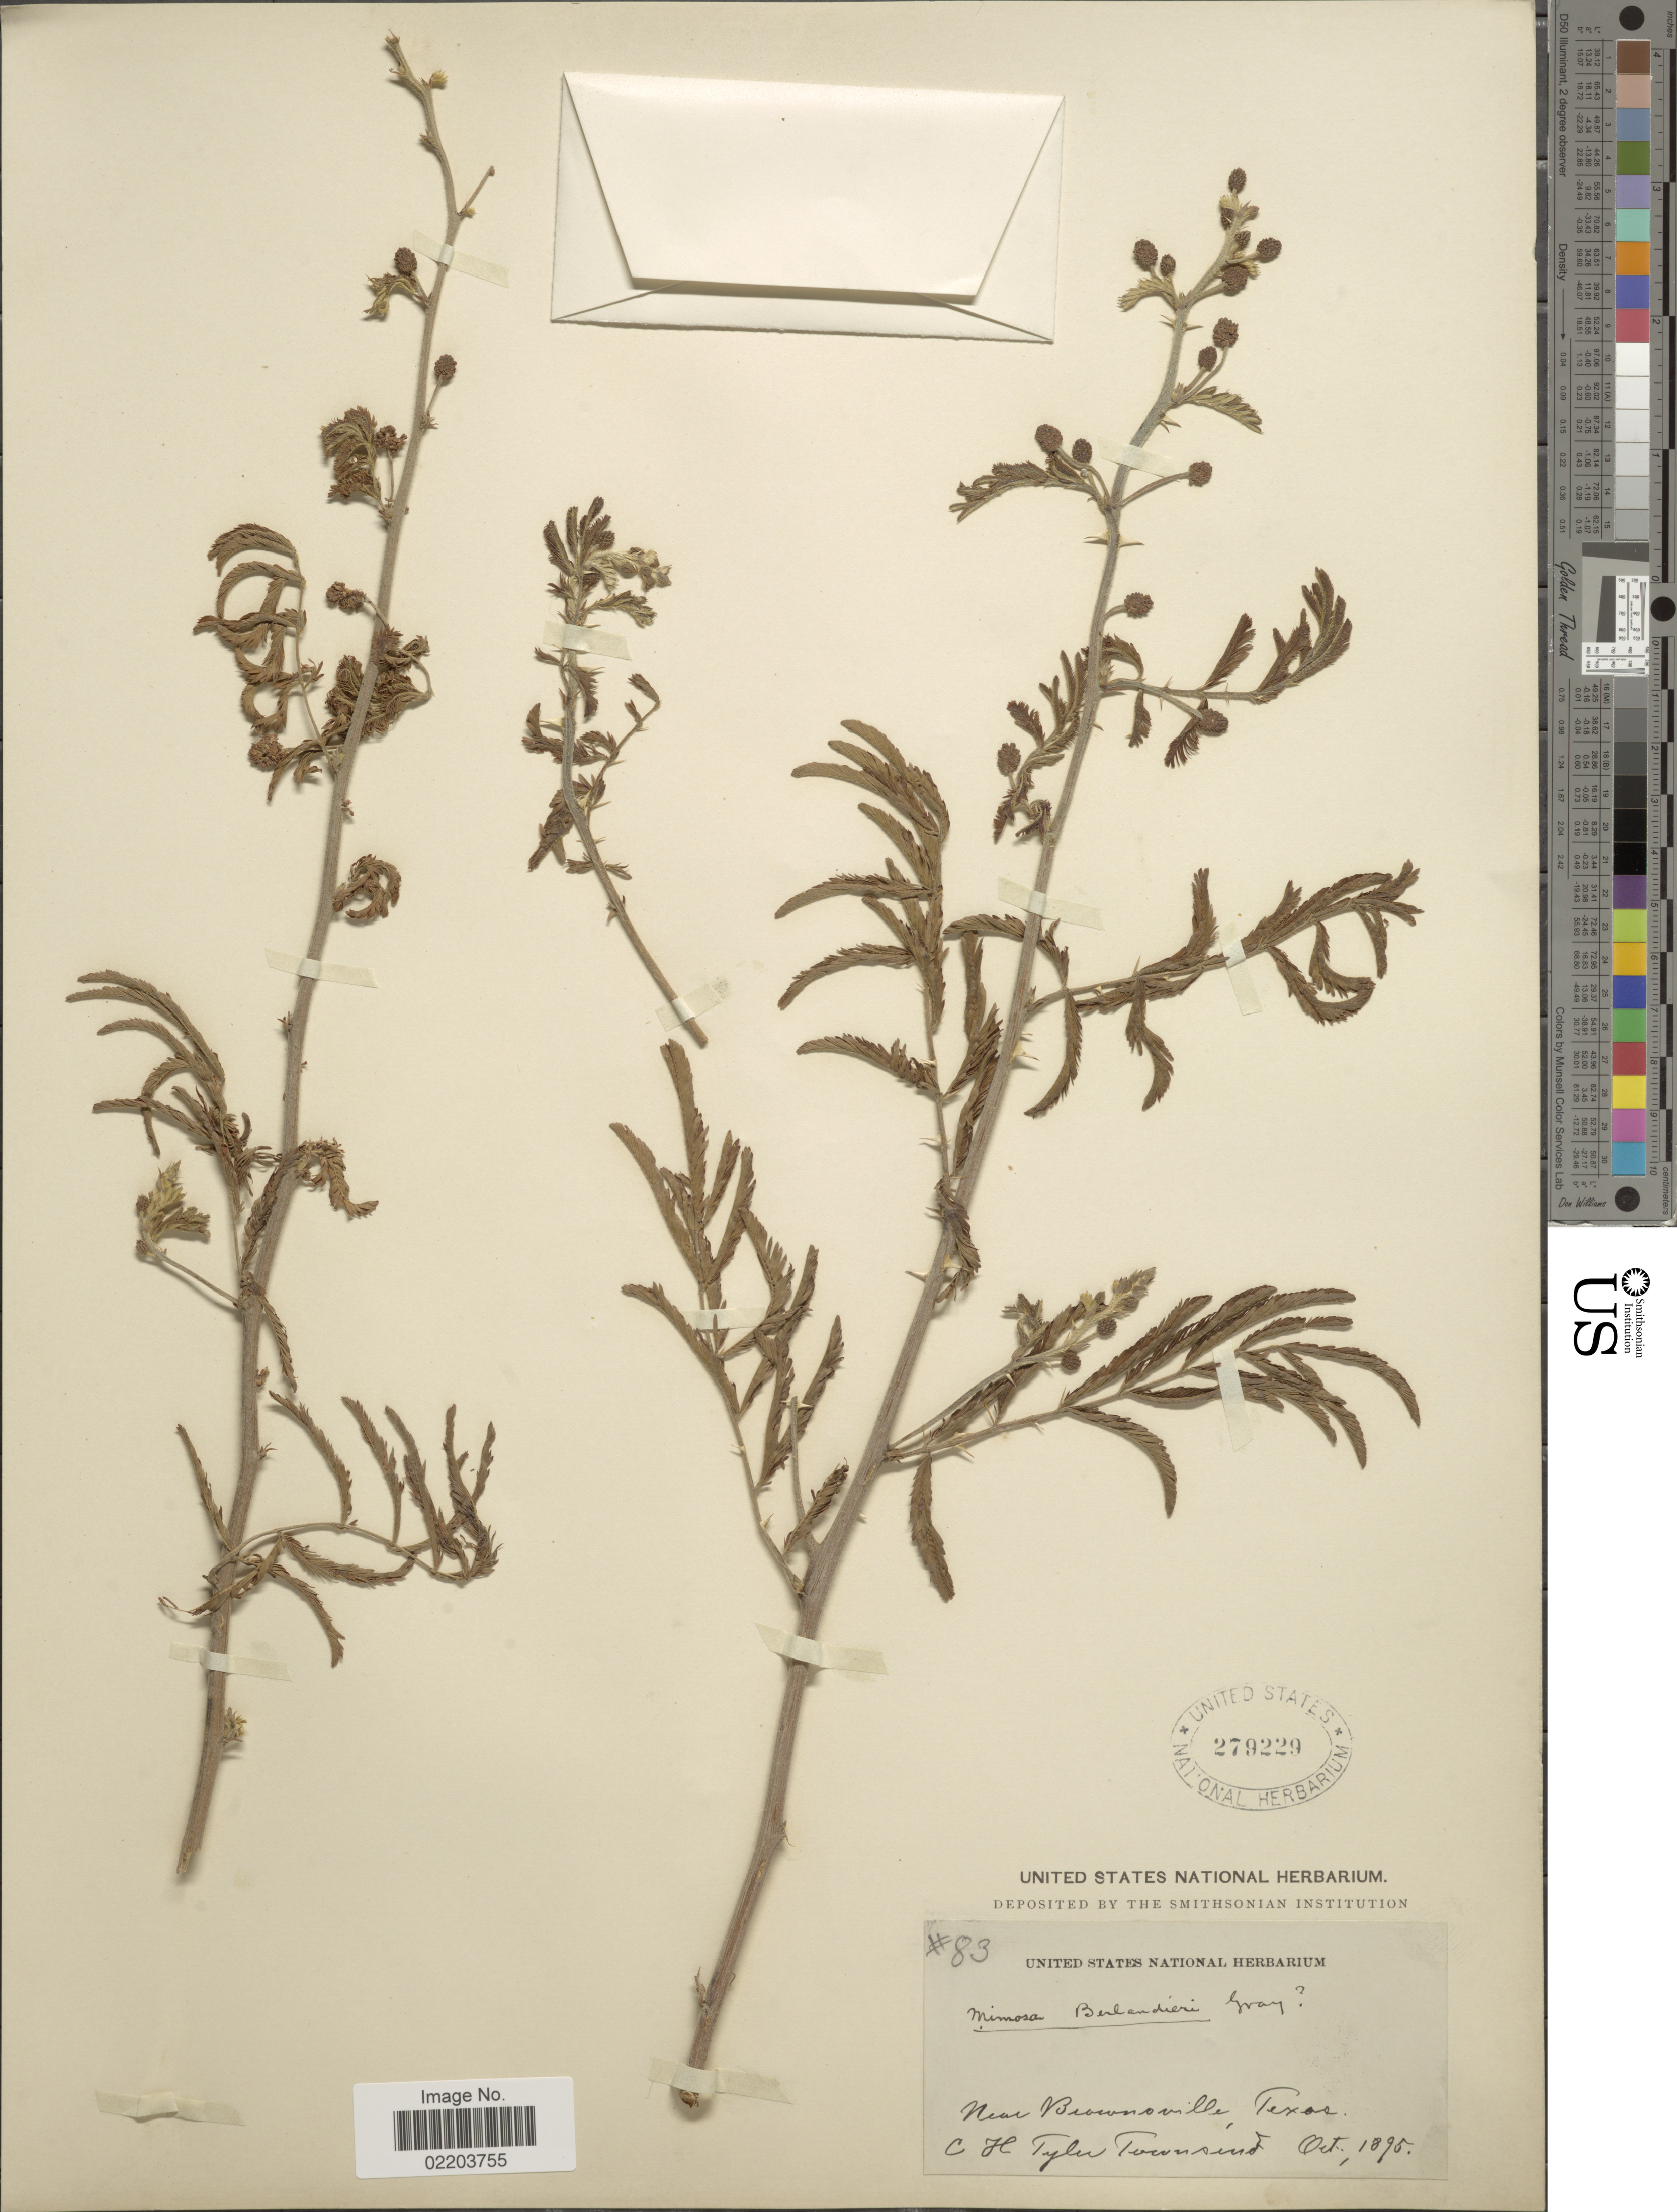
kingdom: Plantae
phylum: Tracheophyta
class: Magnoliopsida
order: Fabales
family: Fabaceae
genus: Mimosa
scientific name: Mimosa pigra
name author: L.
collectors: C. H. T. Townsend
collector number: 83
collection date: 1895-10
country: United States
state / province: Texas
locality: Near Brownsville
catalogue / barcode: US 279229